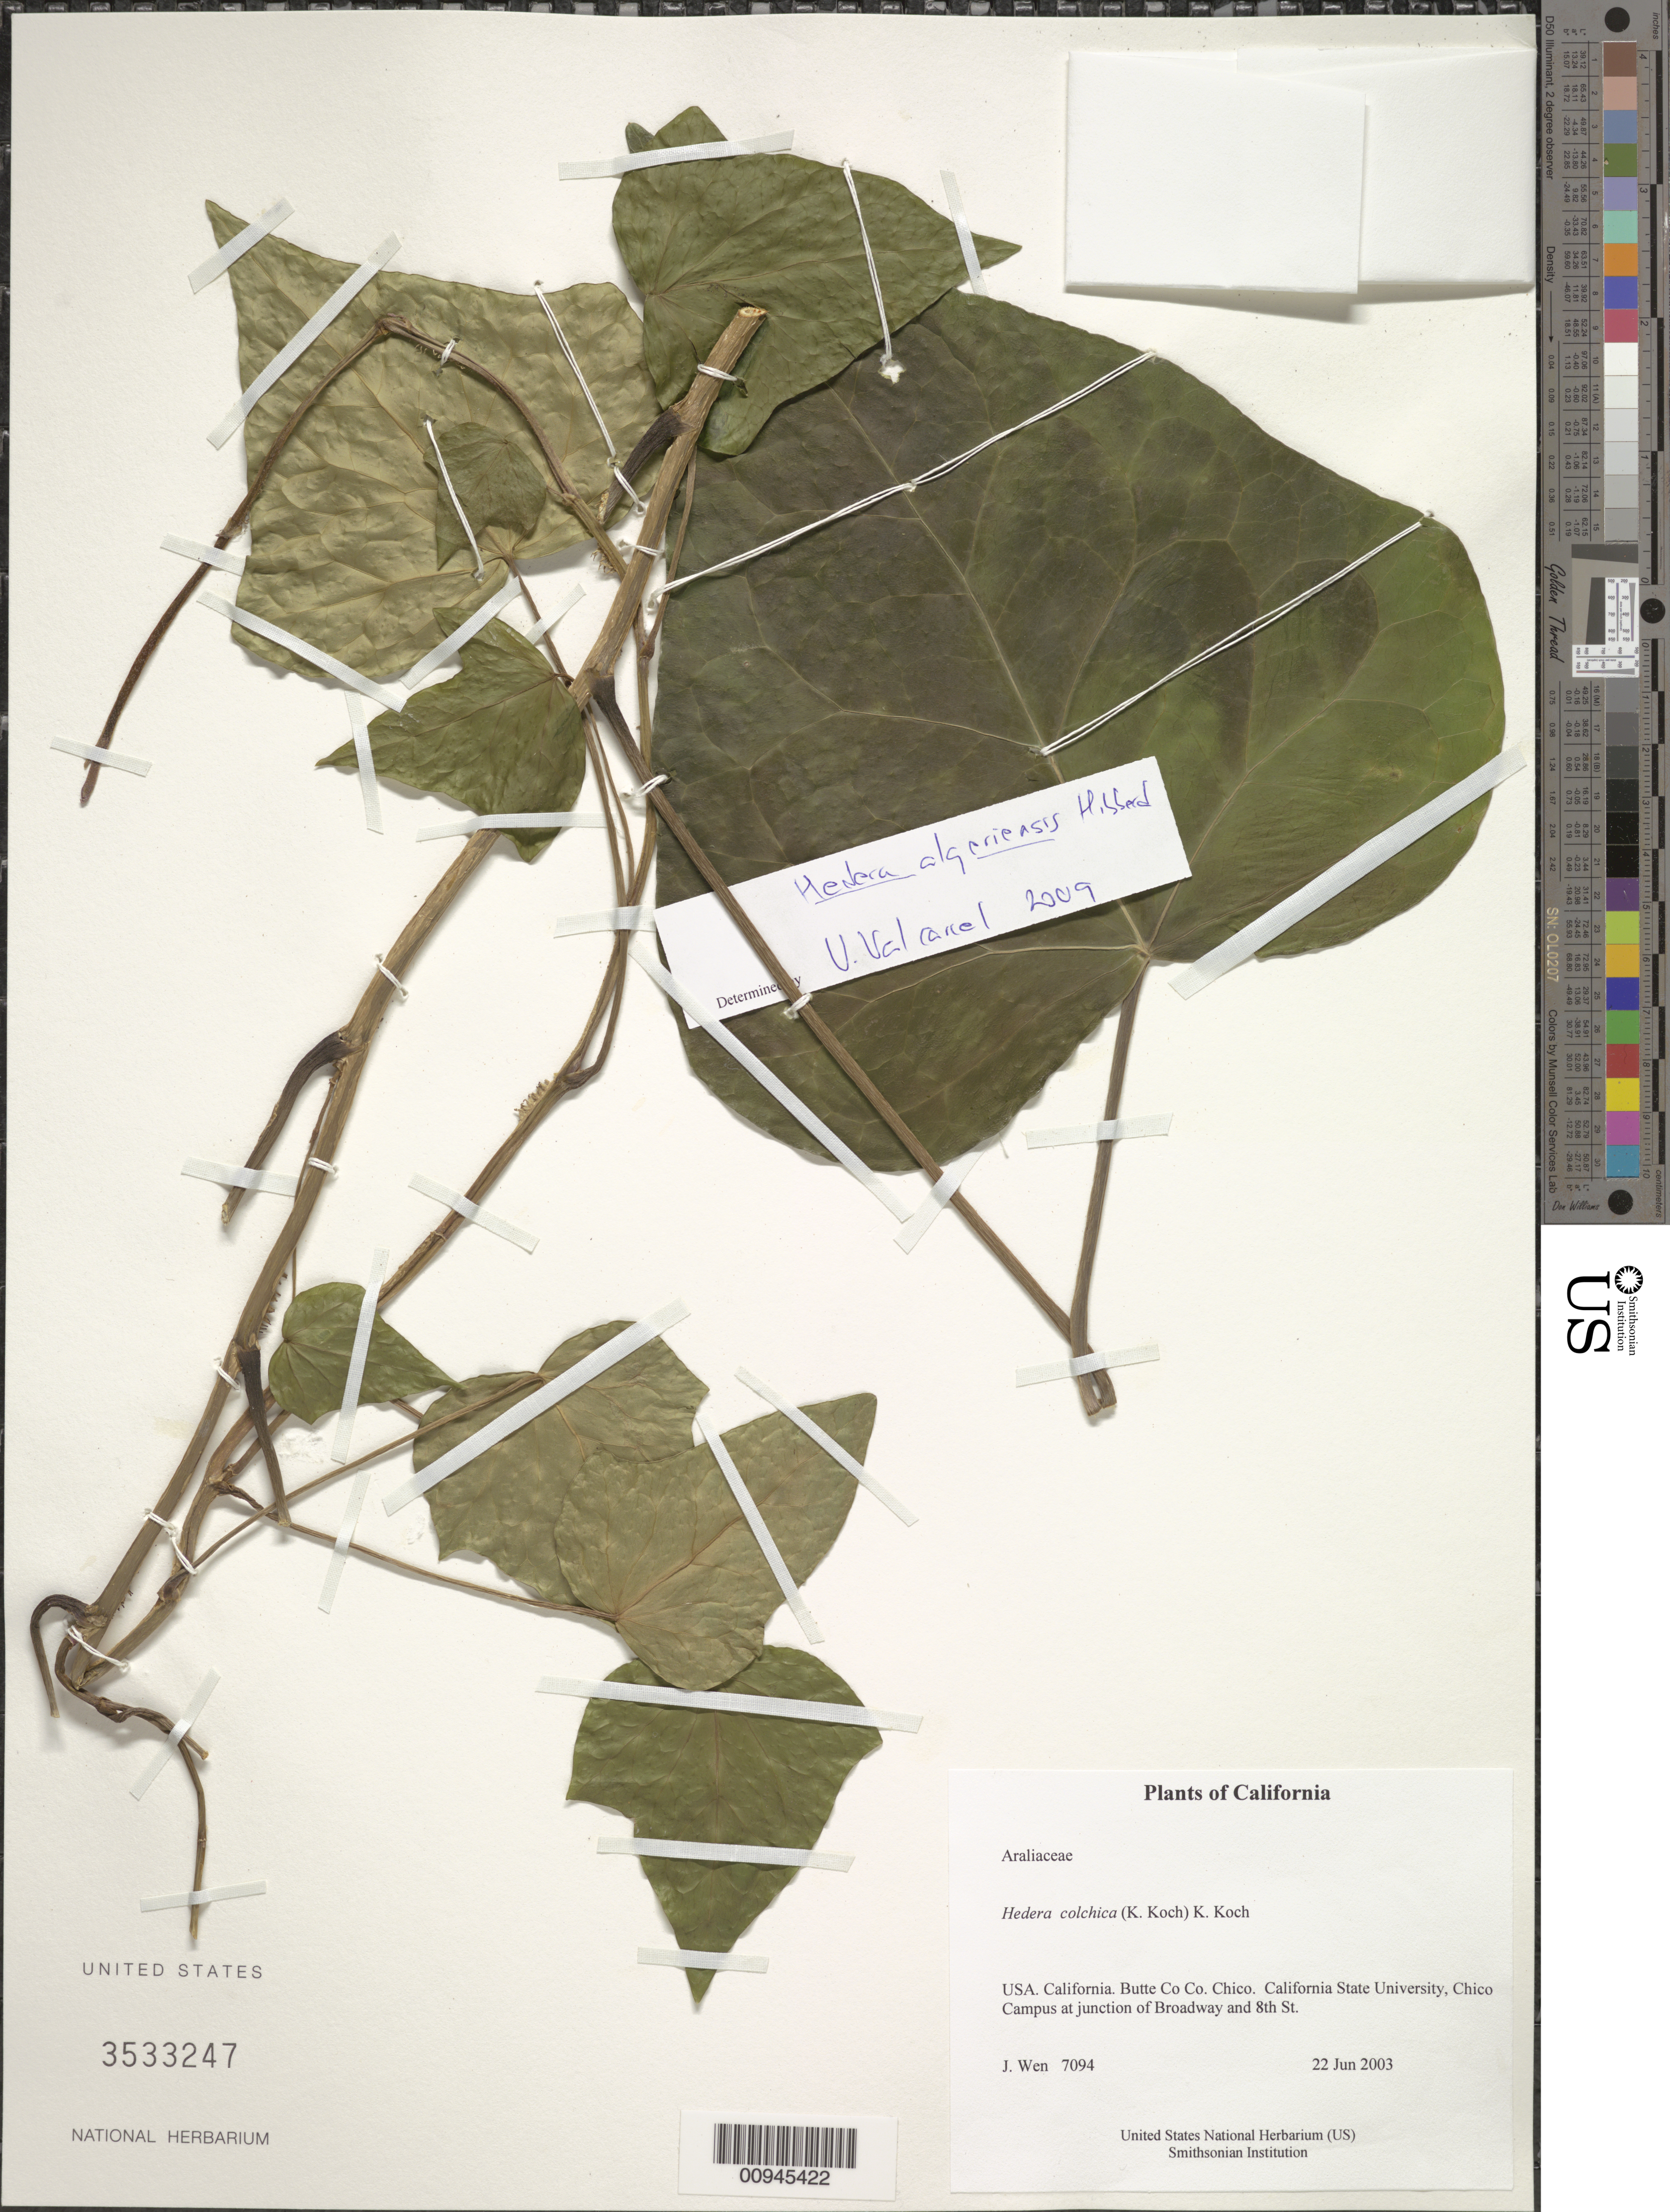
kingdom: Plantae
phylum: Tracheophyta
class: Magnoliopsida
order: Apiales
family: Araliaceae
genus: Hedera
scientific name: Hedera colchica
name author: (K. Koch) K. Koch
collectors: J. Wen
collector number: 7094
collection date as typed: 22 Jun 2003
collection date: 2003-06-22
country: United States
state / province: California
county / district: Butte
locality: Chico. California State University, Chico Campus at junction of Broadway and 8th St.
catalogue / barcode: US 3533247